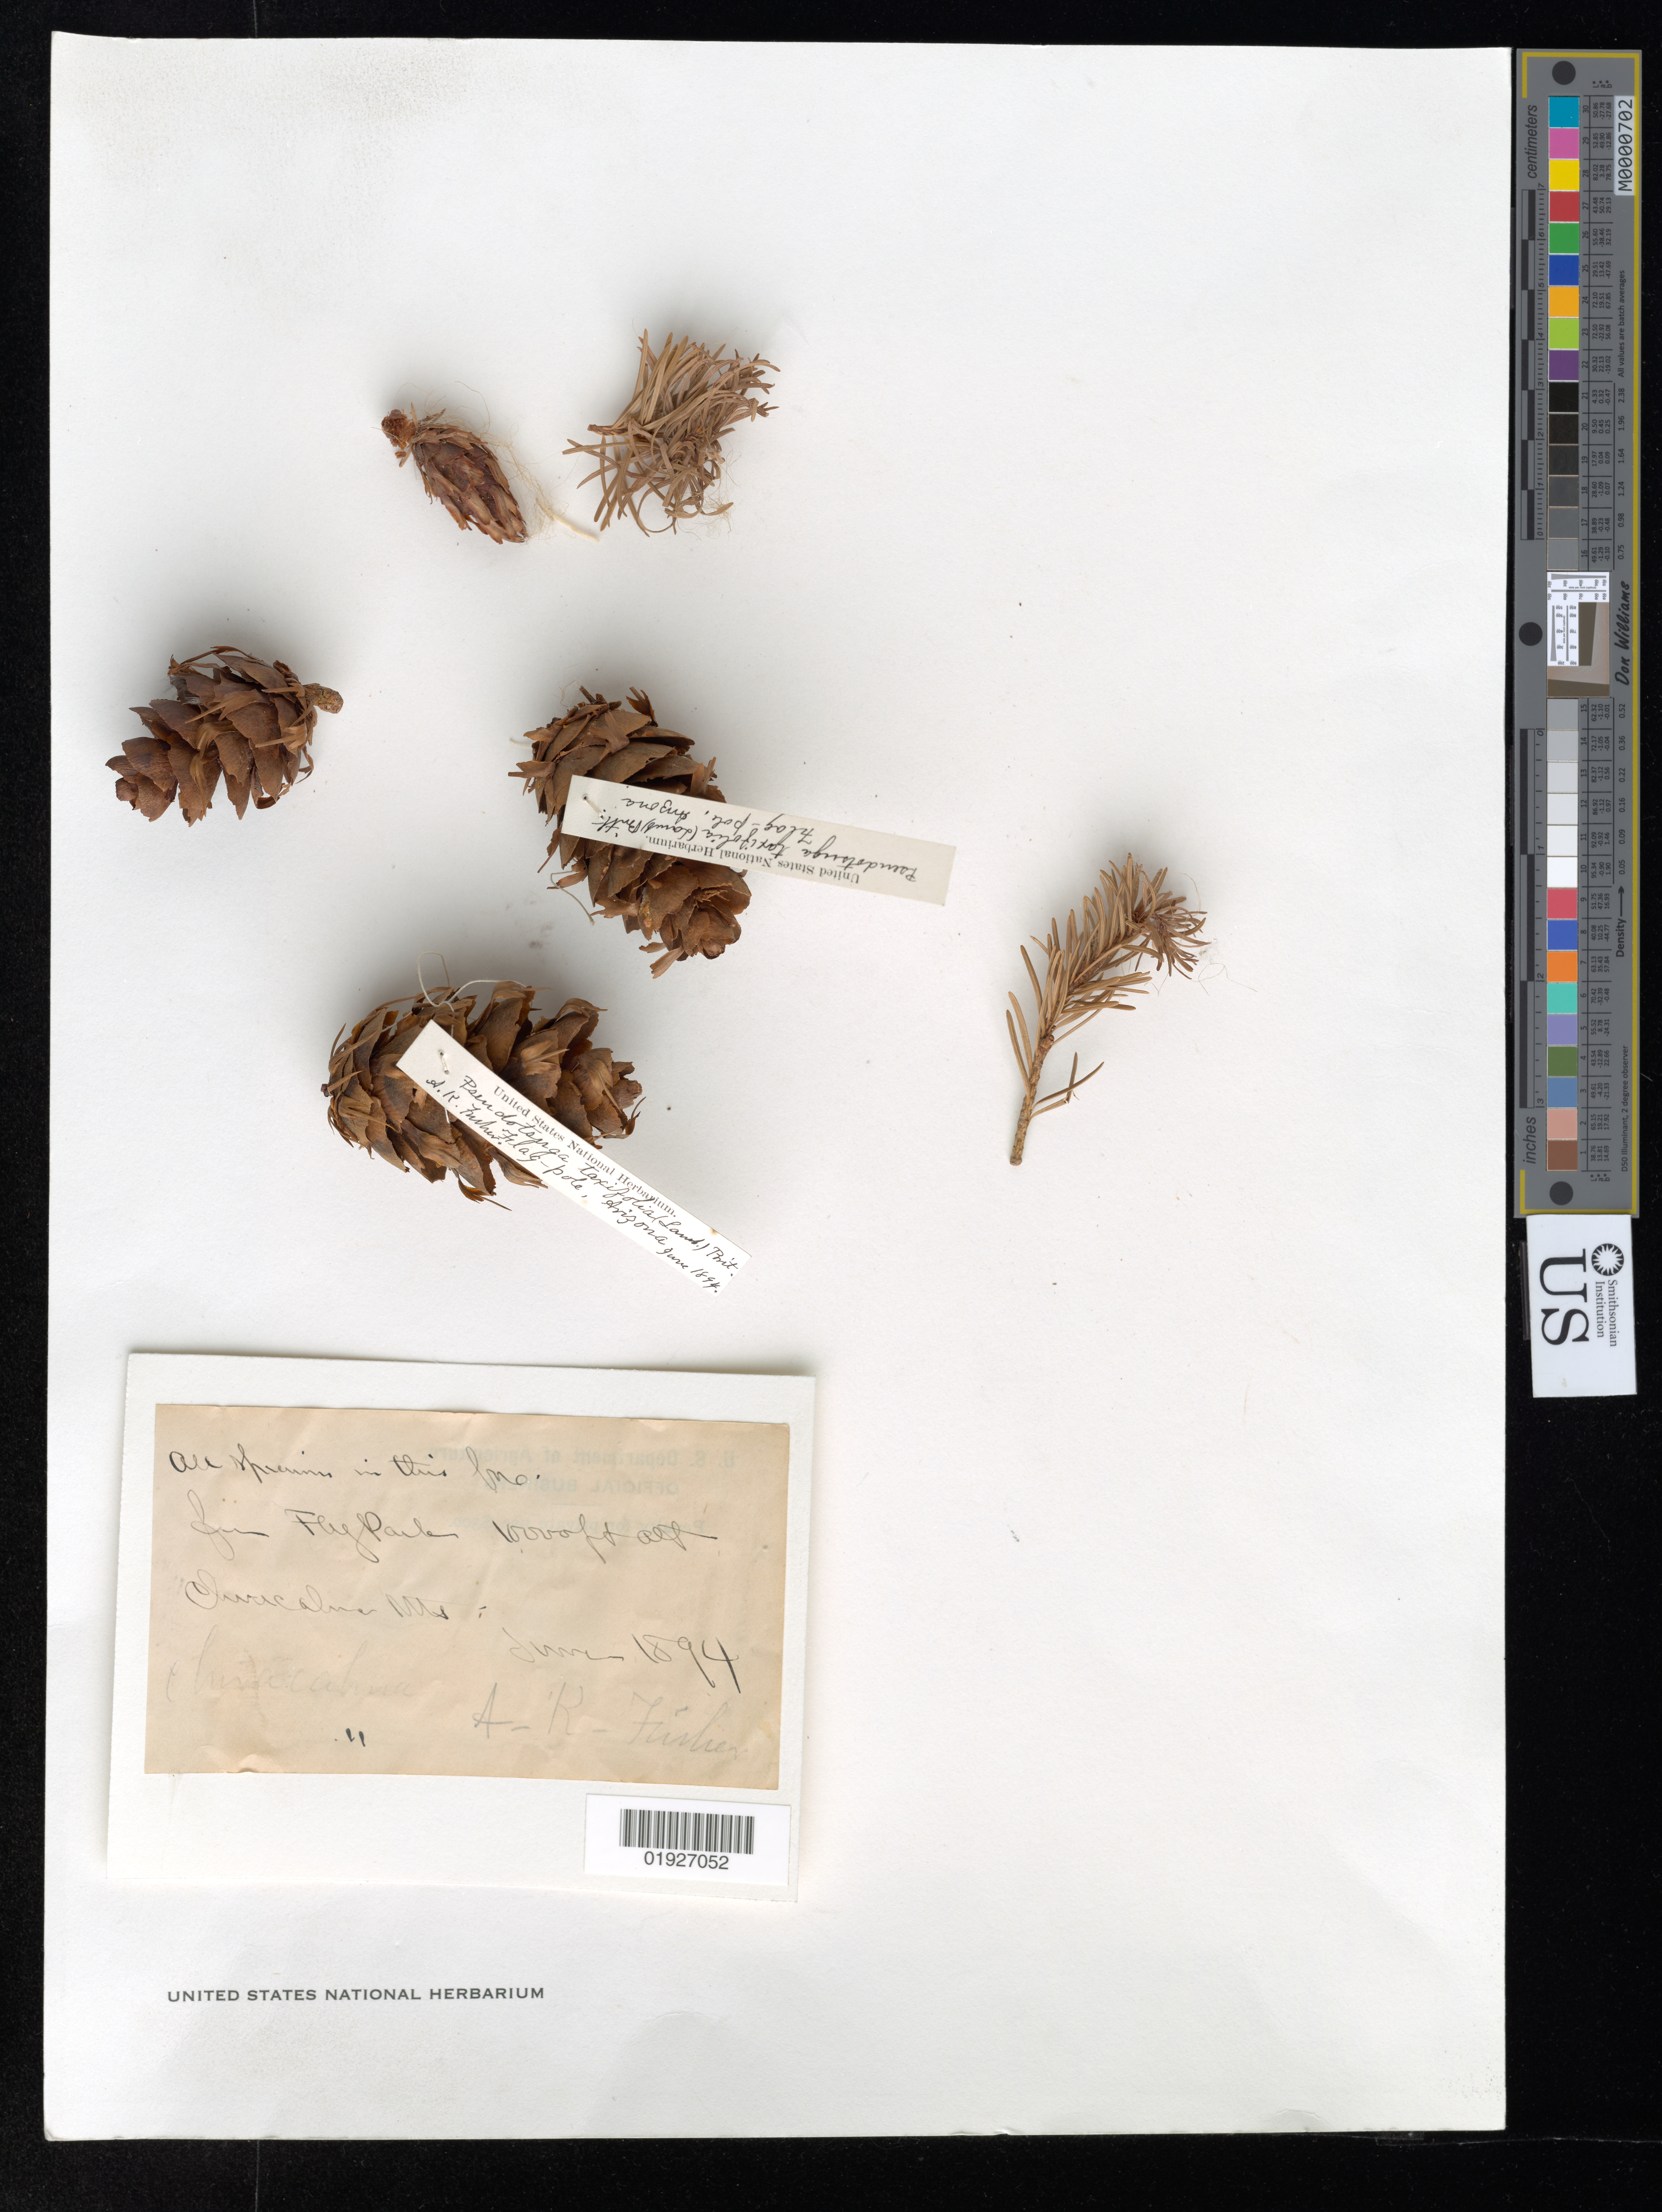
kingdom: Plantae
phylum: Tracheophyta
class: Pinopsida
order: Pinales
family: Pinaceae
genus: Pseudotsuga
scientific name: Pseudotsuga taxifolia var. glauca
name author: Sudw.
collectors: A. K. Fisher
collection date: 1894-06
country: United States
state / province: Arizona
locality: Chiricahua Mts. Fly Park.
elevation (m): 3048